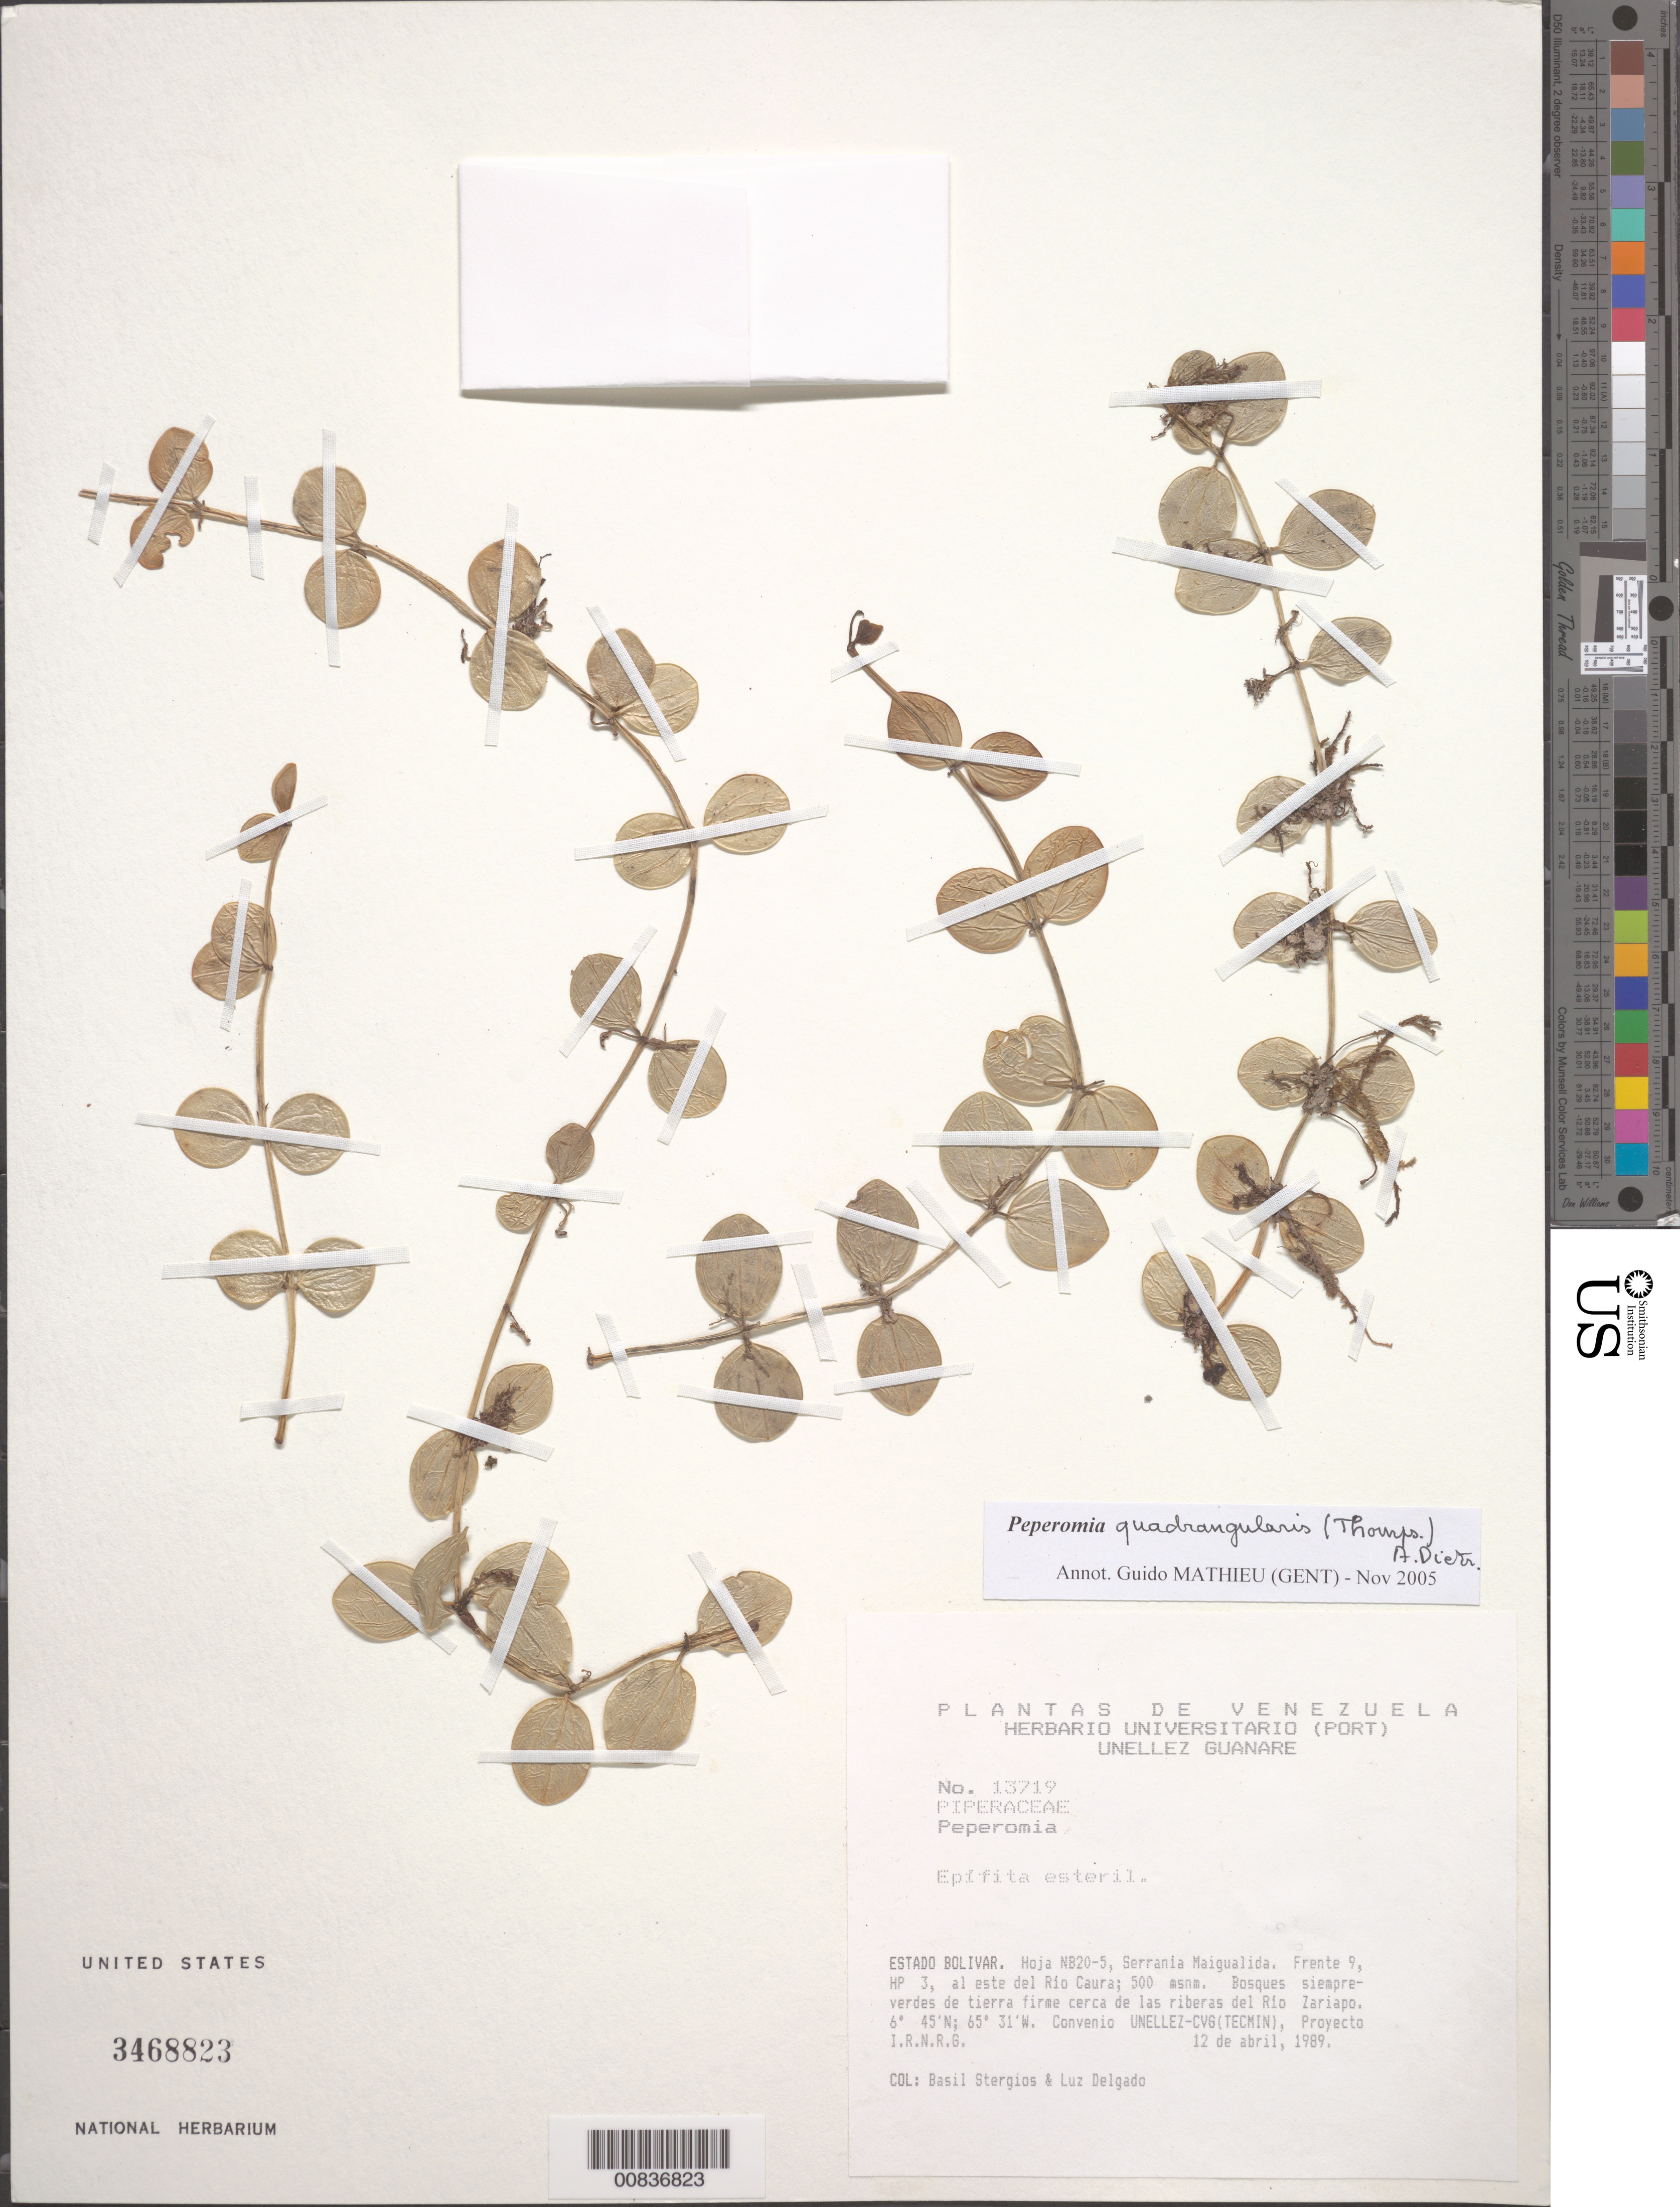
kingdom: Plantae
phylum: Tracheophyta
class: Magnoliopsida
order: Piperales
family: Piperaceae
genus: Peperomia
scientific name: Peperomia quadrangularis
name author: (J.V. Thomps.) A. Dietr.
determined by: Mathieu, Guido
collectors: B. G. Stergios & L. Delgado V.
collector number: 13719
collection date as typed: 12-Apr-89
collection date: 1989-04-12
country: Venezuela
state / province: Bolívar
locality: Serrania Maigualida, E del río Caura, cerca de las riberas del río Zariapo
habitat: Bosques siempre-verdes de tierra firme cerca de las riberas del río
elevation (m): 500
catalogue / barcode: US 3468823